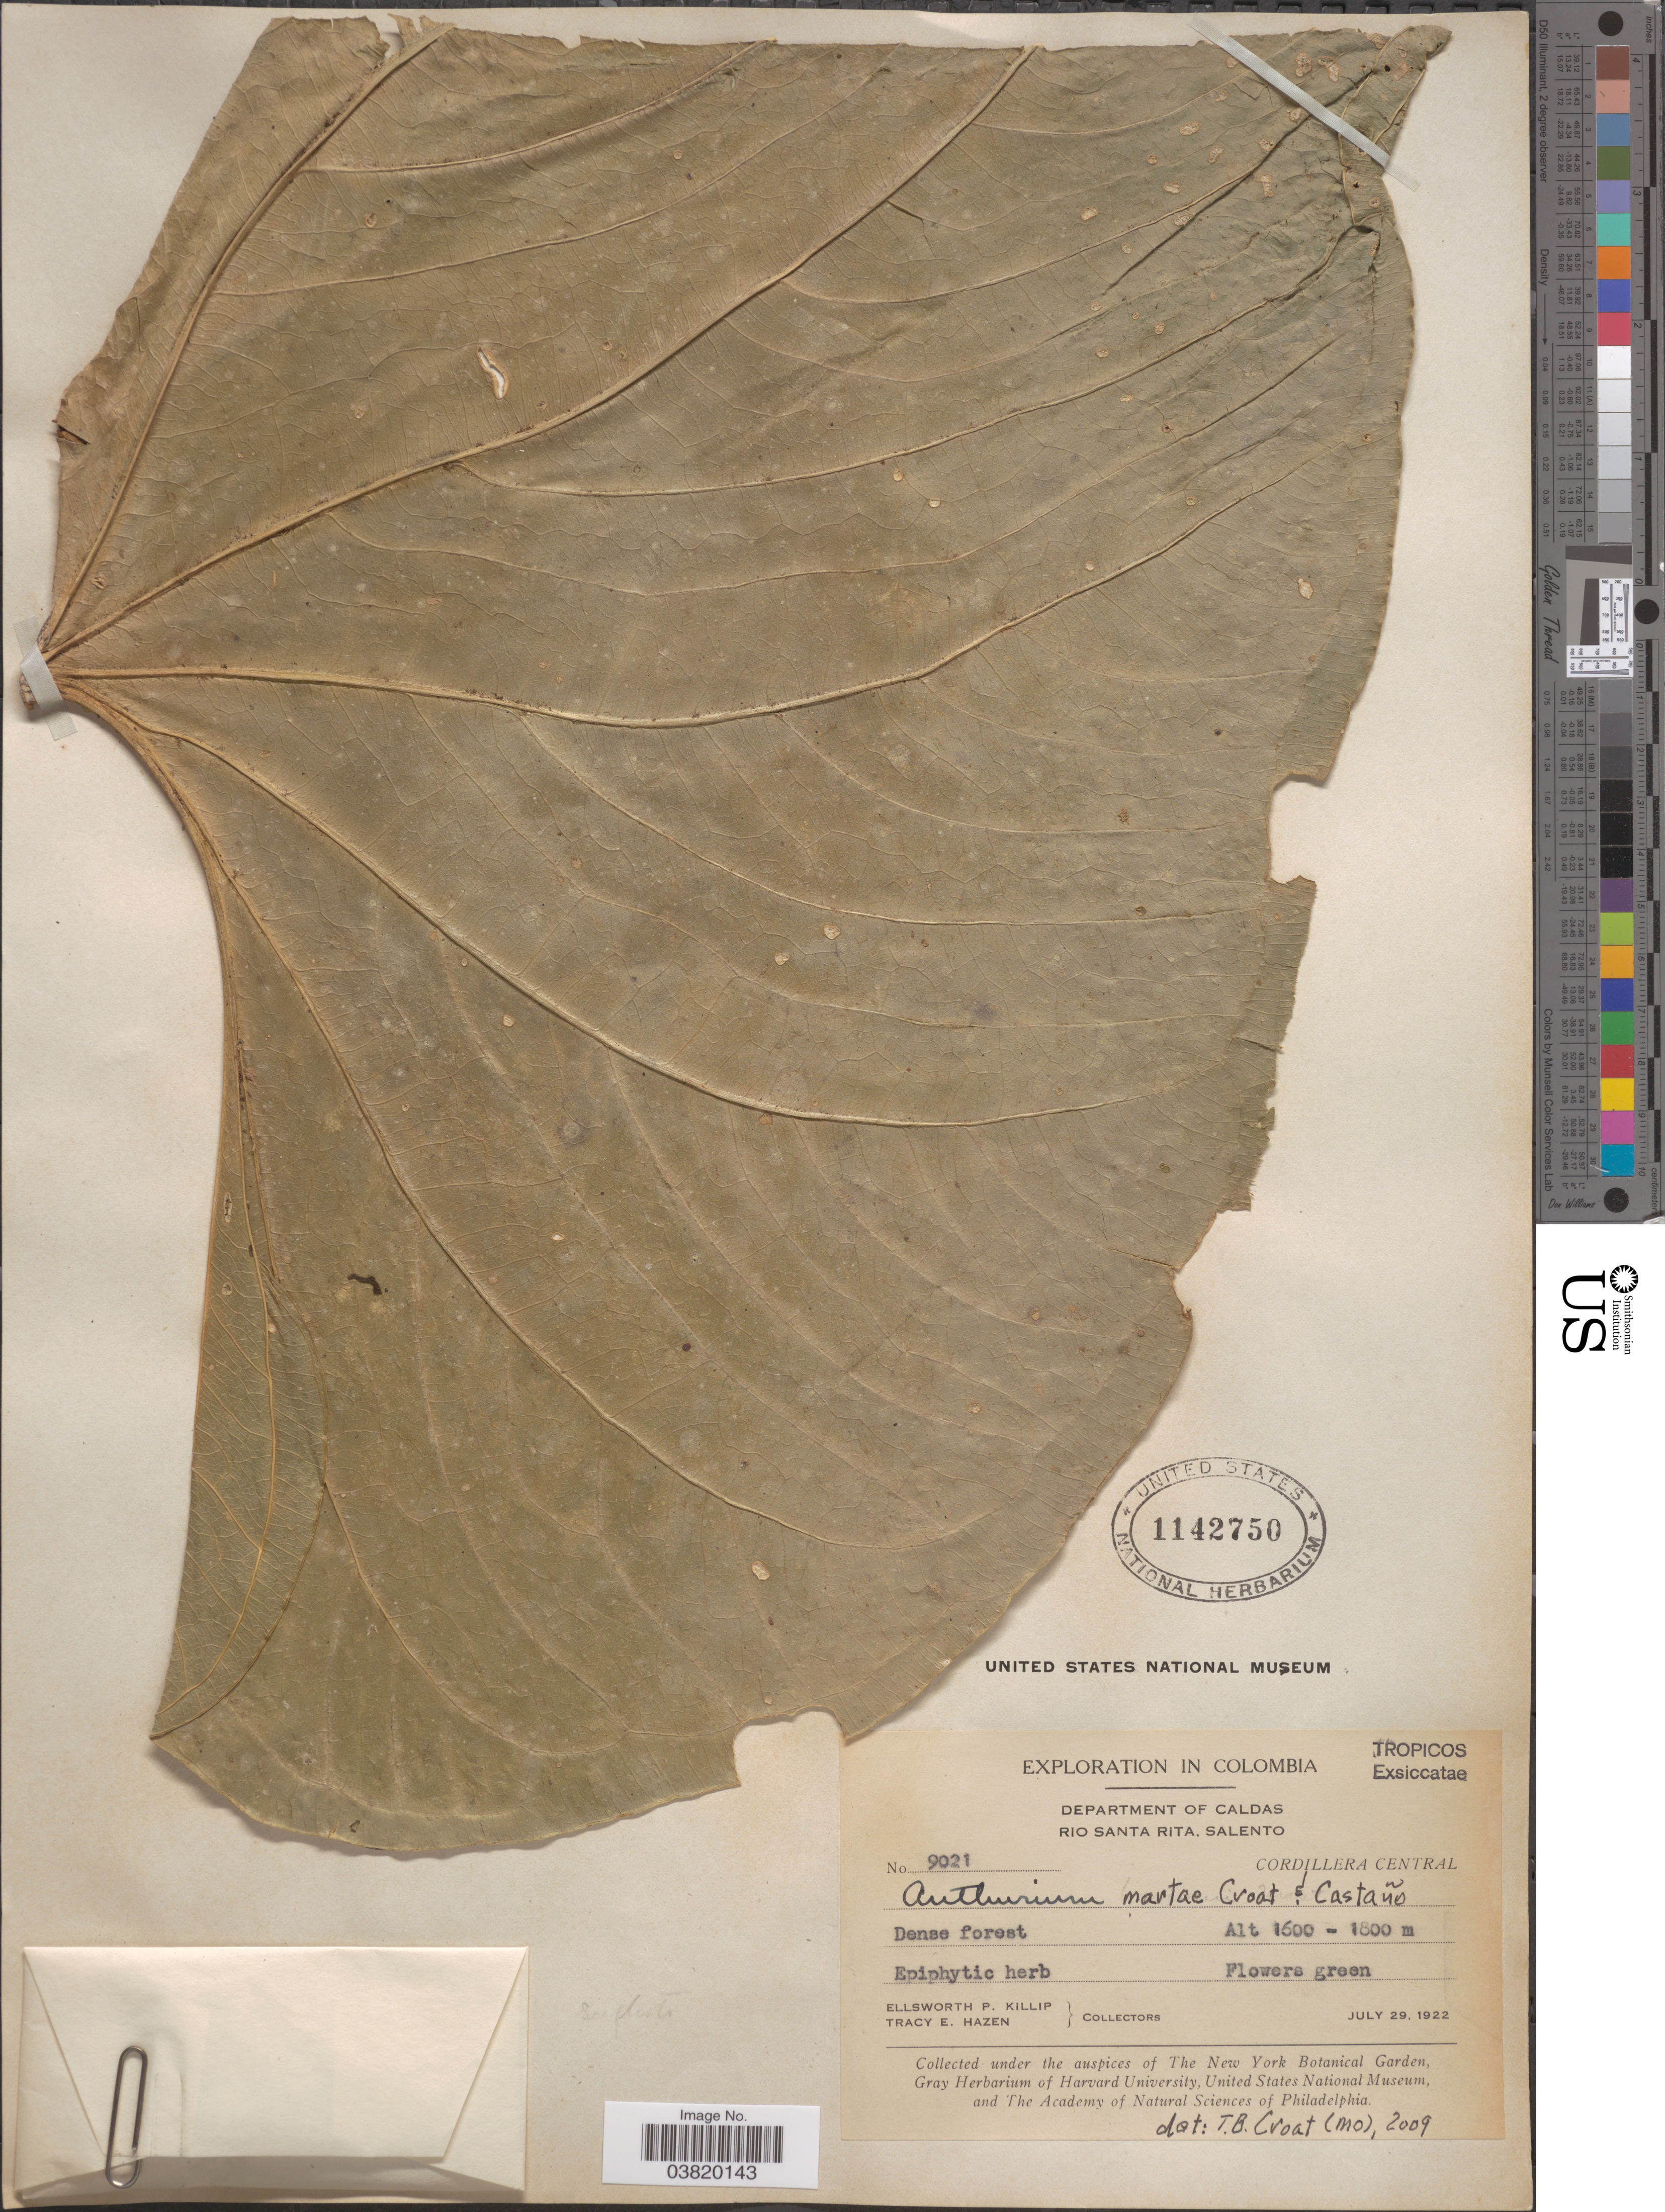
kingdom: Plantae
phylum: Tracheophyta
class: Liliopsida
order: Alismatales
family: Araceae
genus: Anthurium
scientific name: Anthurium martae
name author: Croat & Castaño-Rub.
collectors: E. P. Killip & T. E. Hazen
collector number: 9021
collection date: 1922-07-29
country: Colombia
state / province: Caldas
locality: Department of Caldas. Rio Santa Rita, Salento. Cordillera Central.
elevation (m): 1600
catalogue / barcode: US 1142750